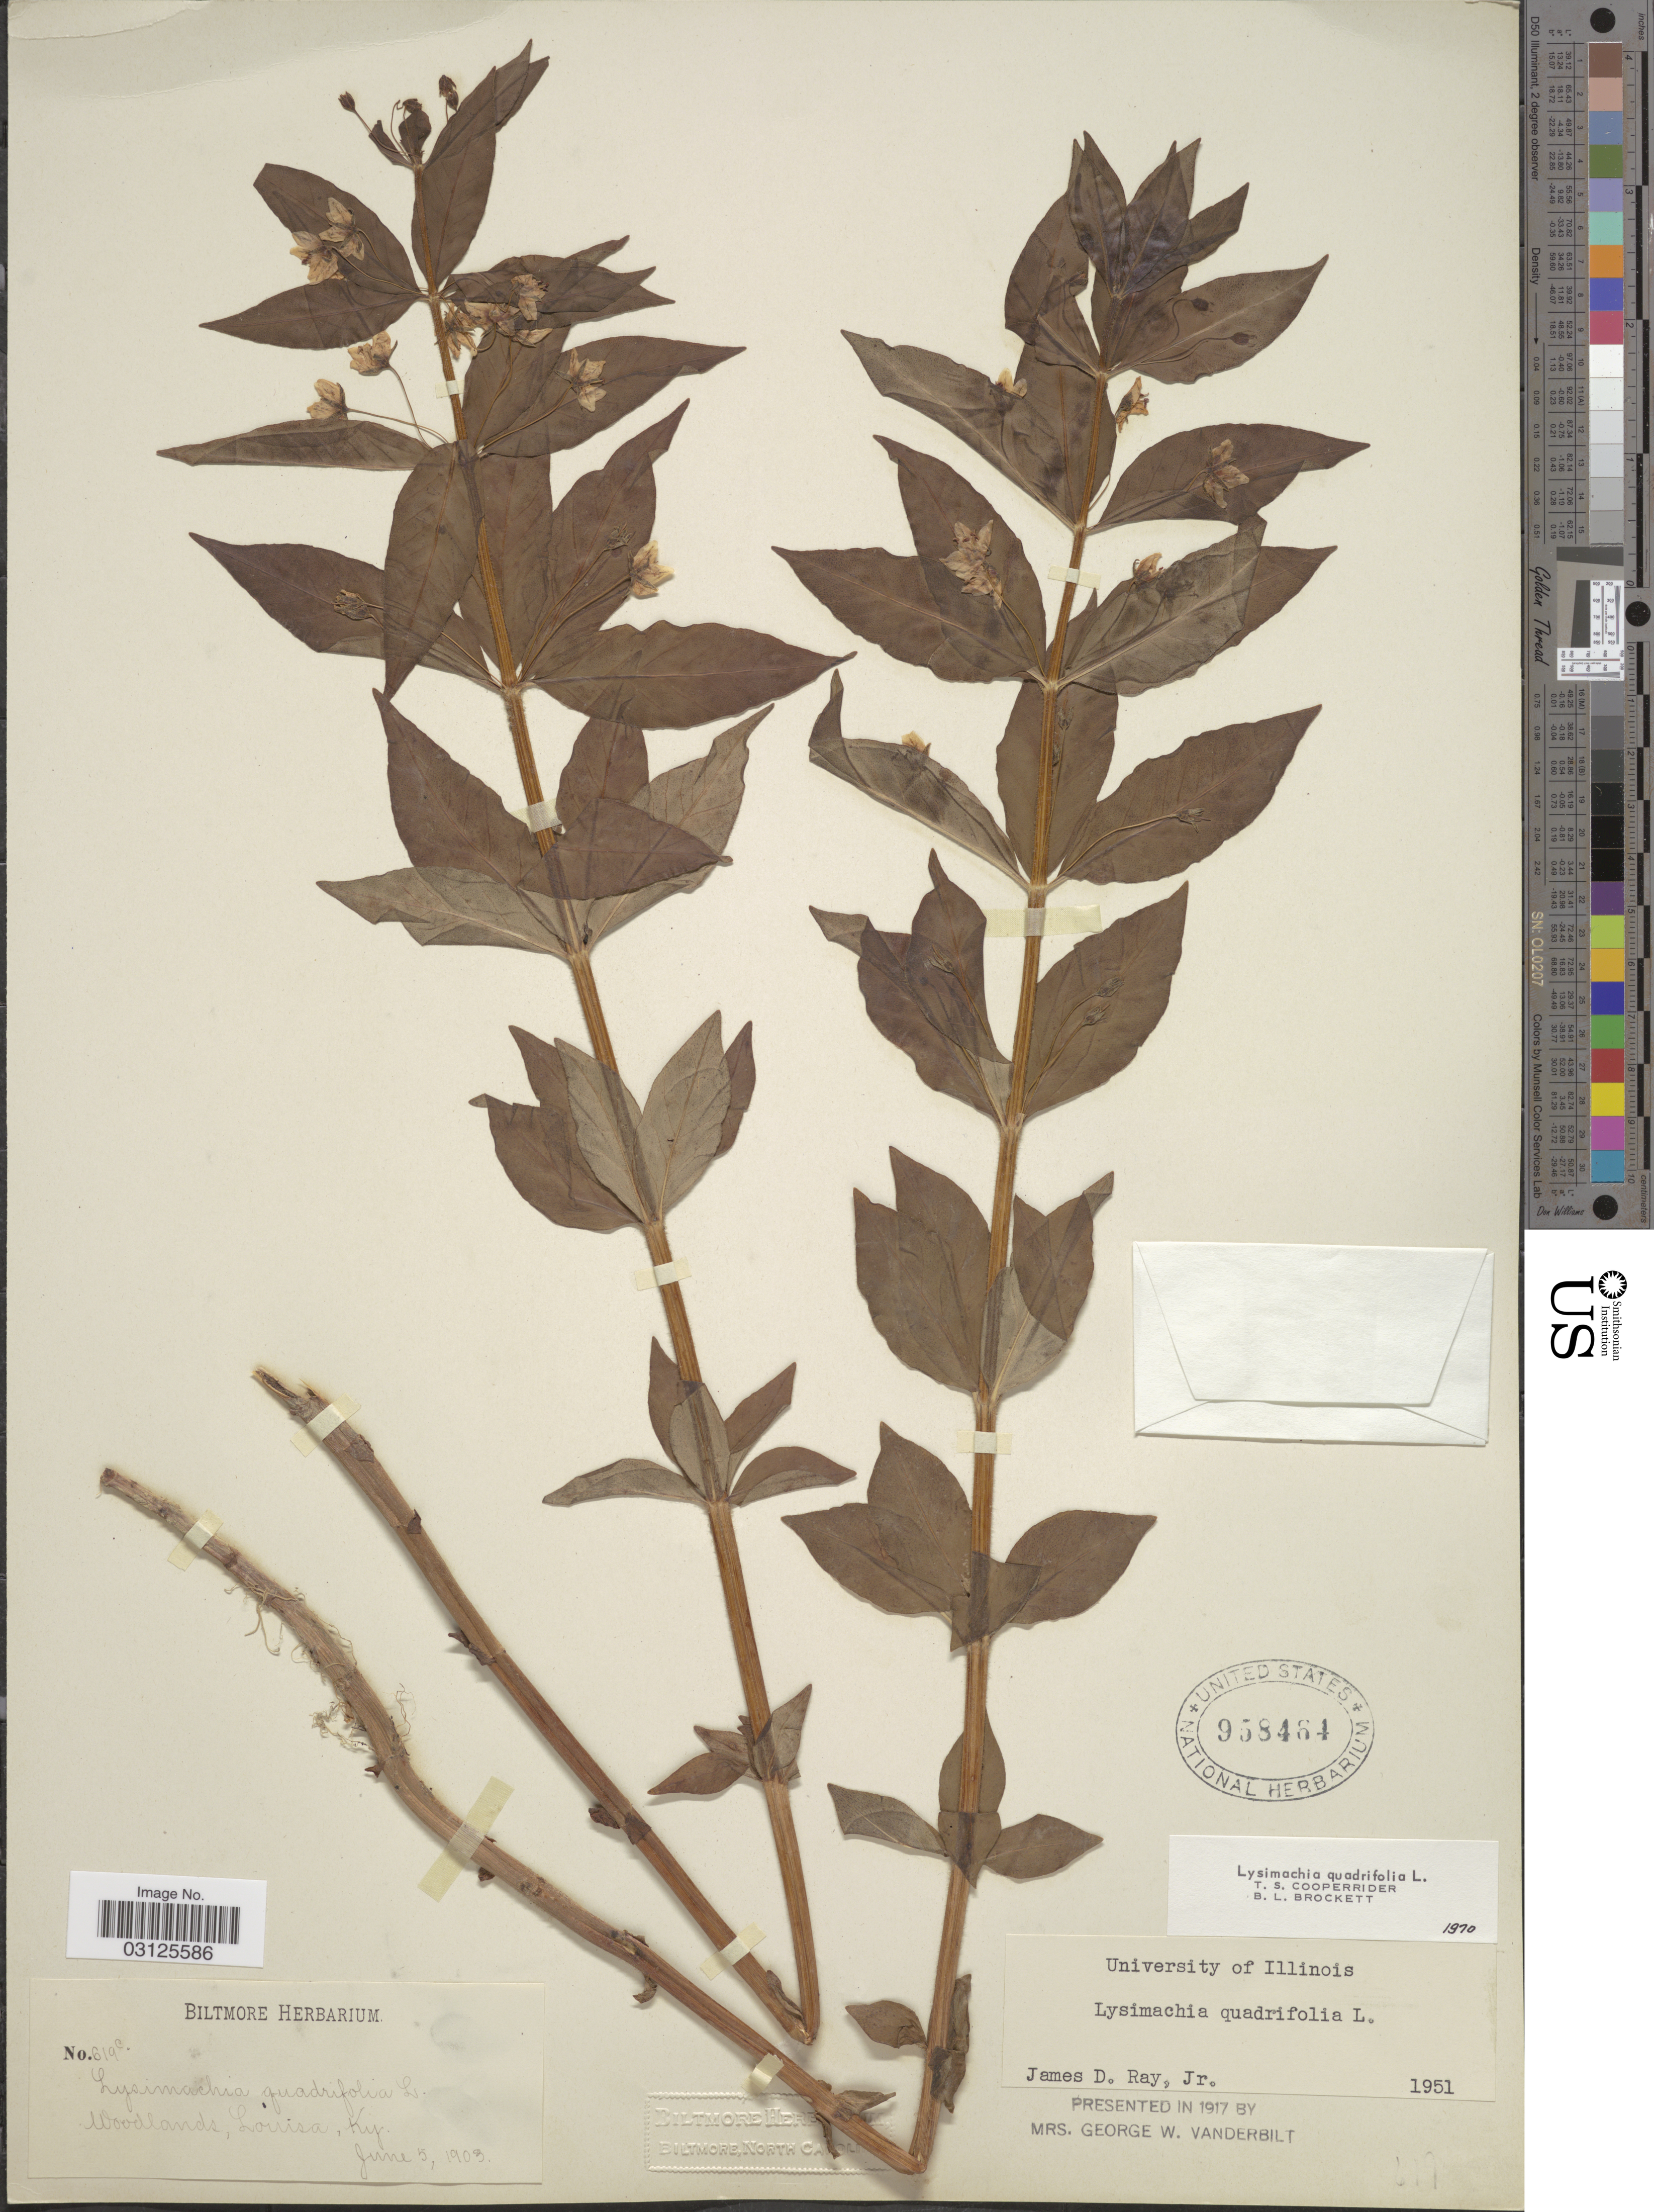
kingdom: Plantae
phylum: Tracheophyta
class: Magnoliopsida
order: Ericales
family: Primulaceae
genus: Lysimachia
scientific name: Lysimachia quadrifolia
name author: L.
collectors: ex herb. Biltmore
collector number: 619c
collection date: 1903-06-05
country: United States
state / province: Kentucky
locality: Woodlands, Louisa.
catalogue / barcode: US 958464